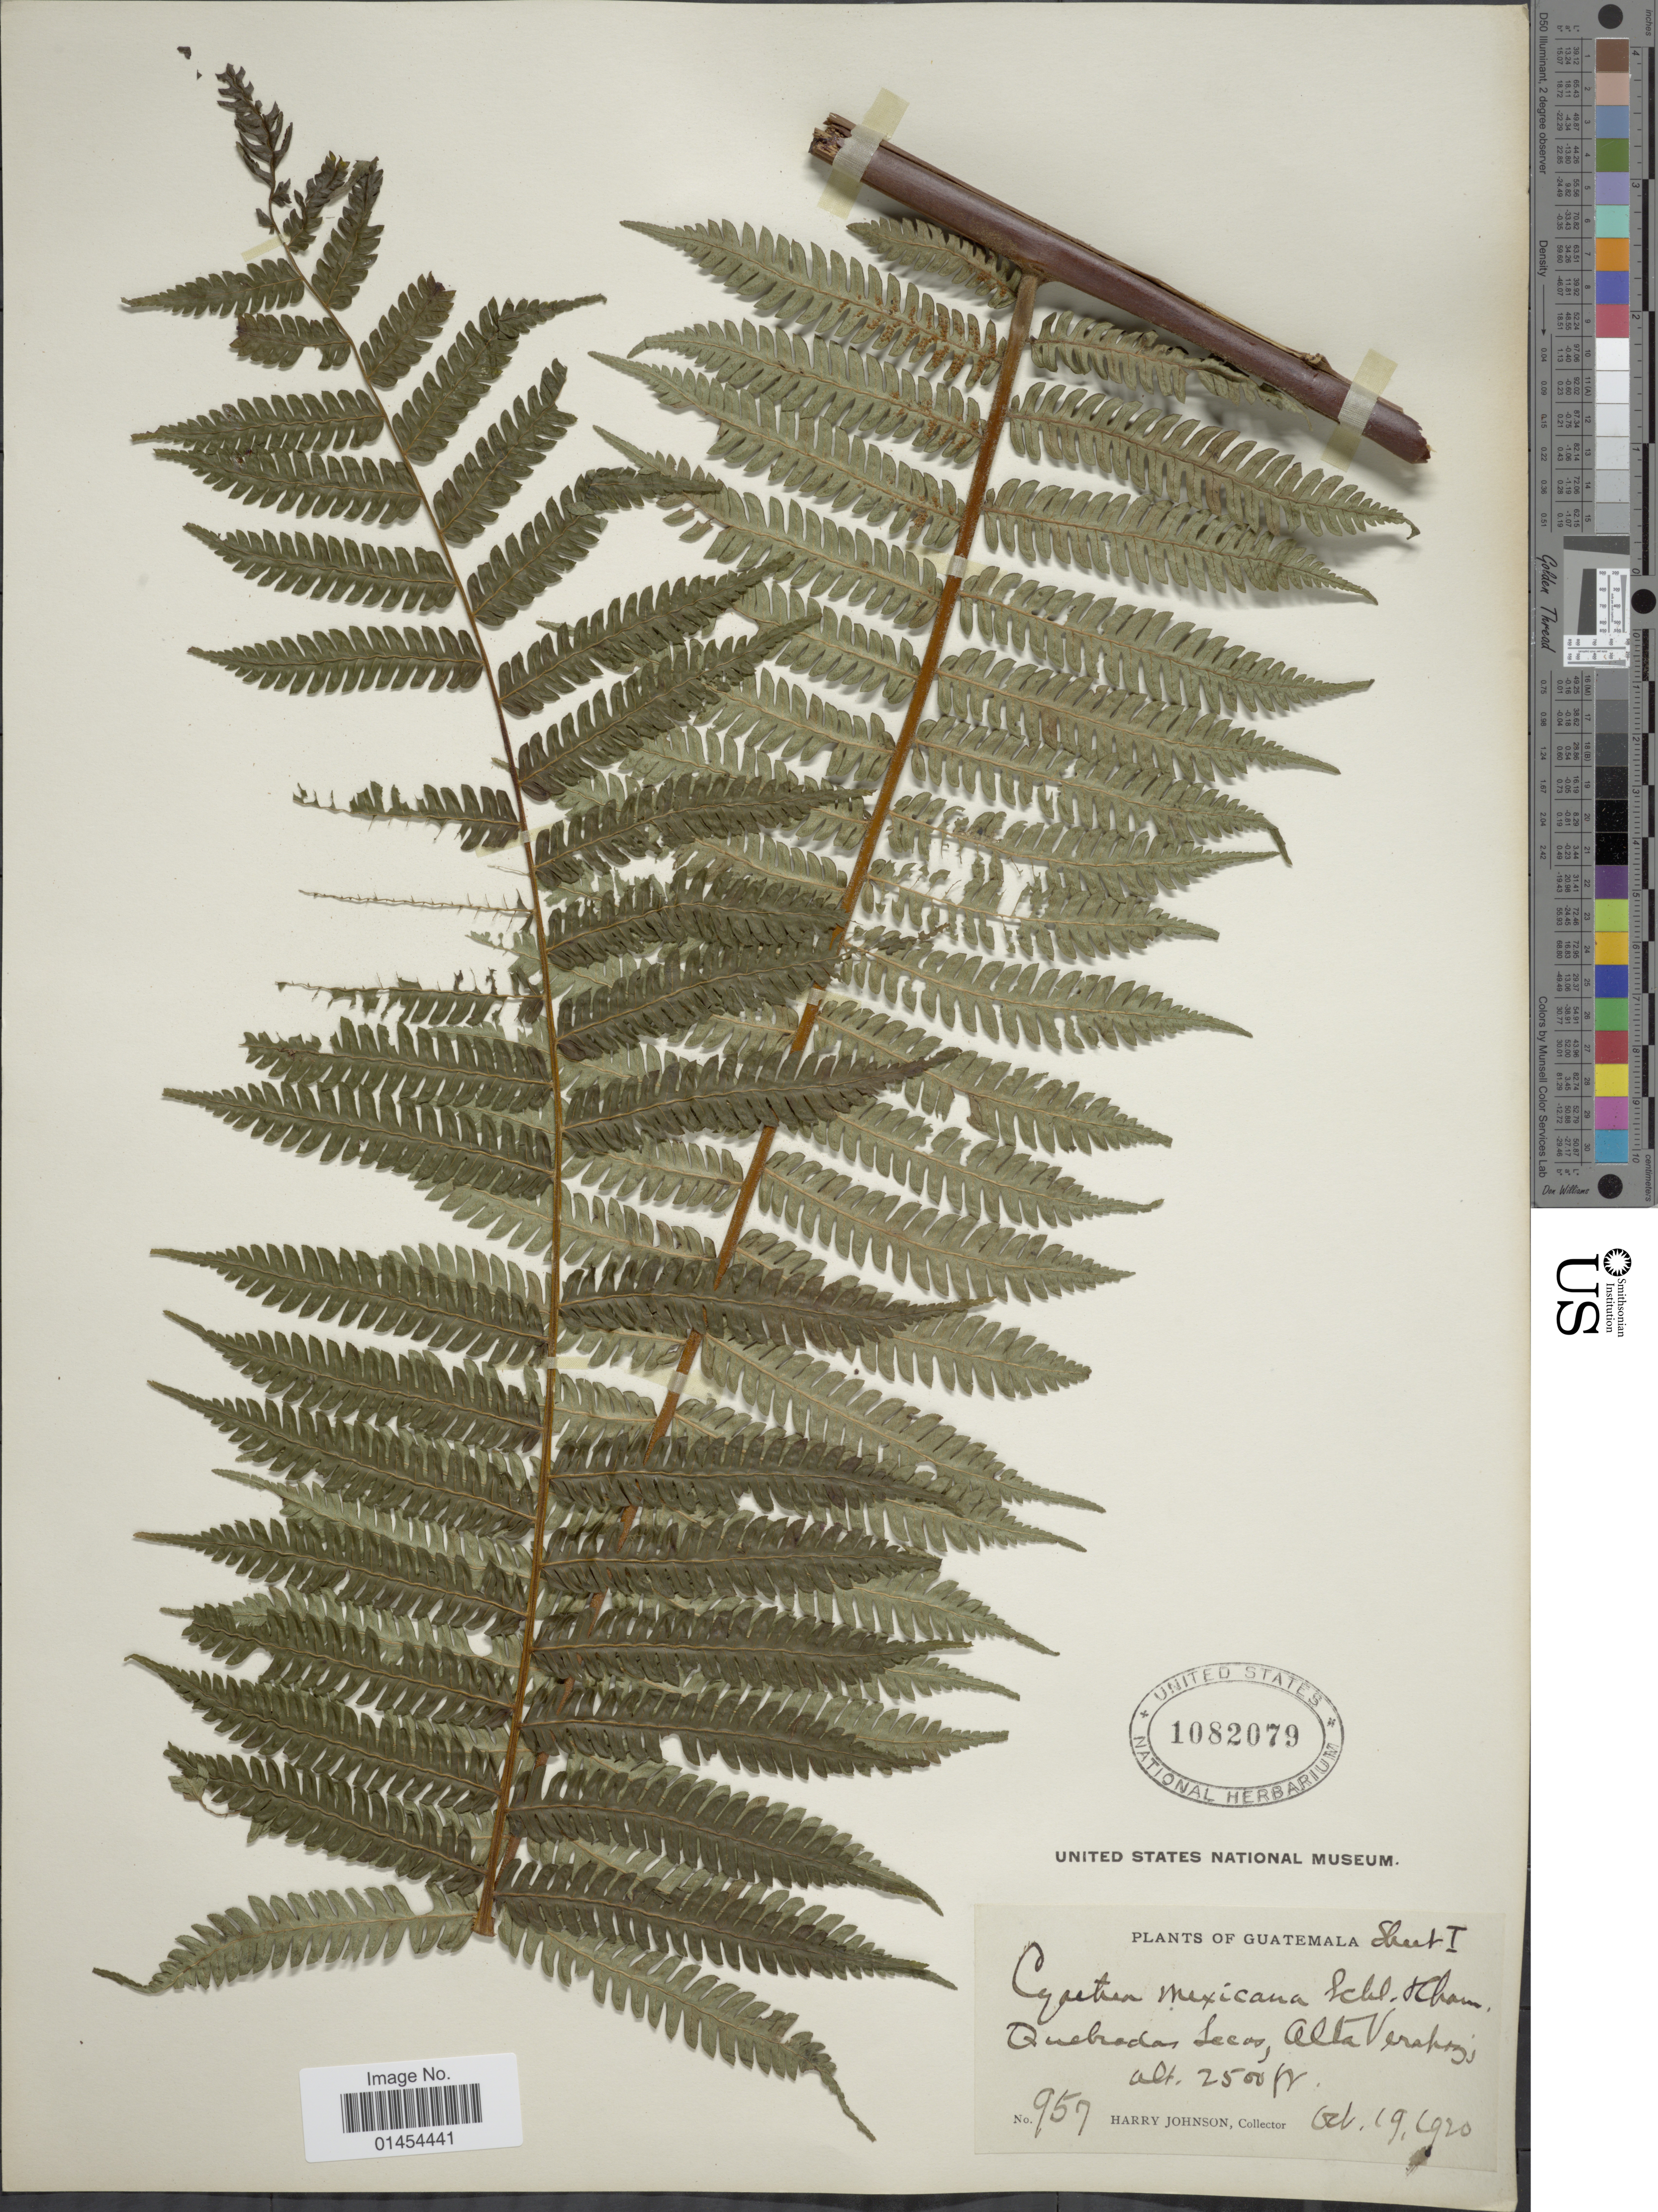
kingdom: Plantae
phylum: Tracheophyta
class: Polypodiopsida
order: Cyatheales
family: Cyatheaceae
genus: Alsophila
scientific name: Alsophila firma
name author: (Baker) D.S. Conant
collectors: H. Johnson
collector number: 957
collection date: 1920-10-19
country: Guatemala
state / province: Alta Verapaz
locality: Quebradas Secos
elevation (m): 762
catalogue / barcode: US 1082079